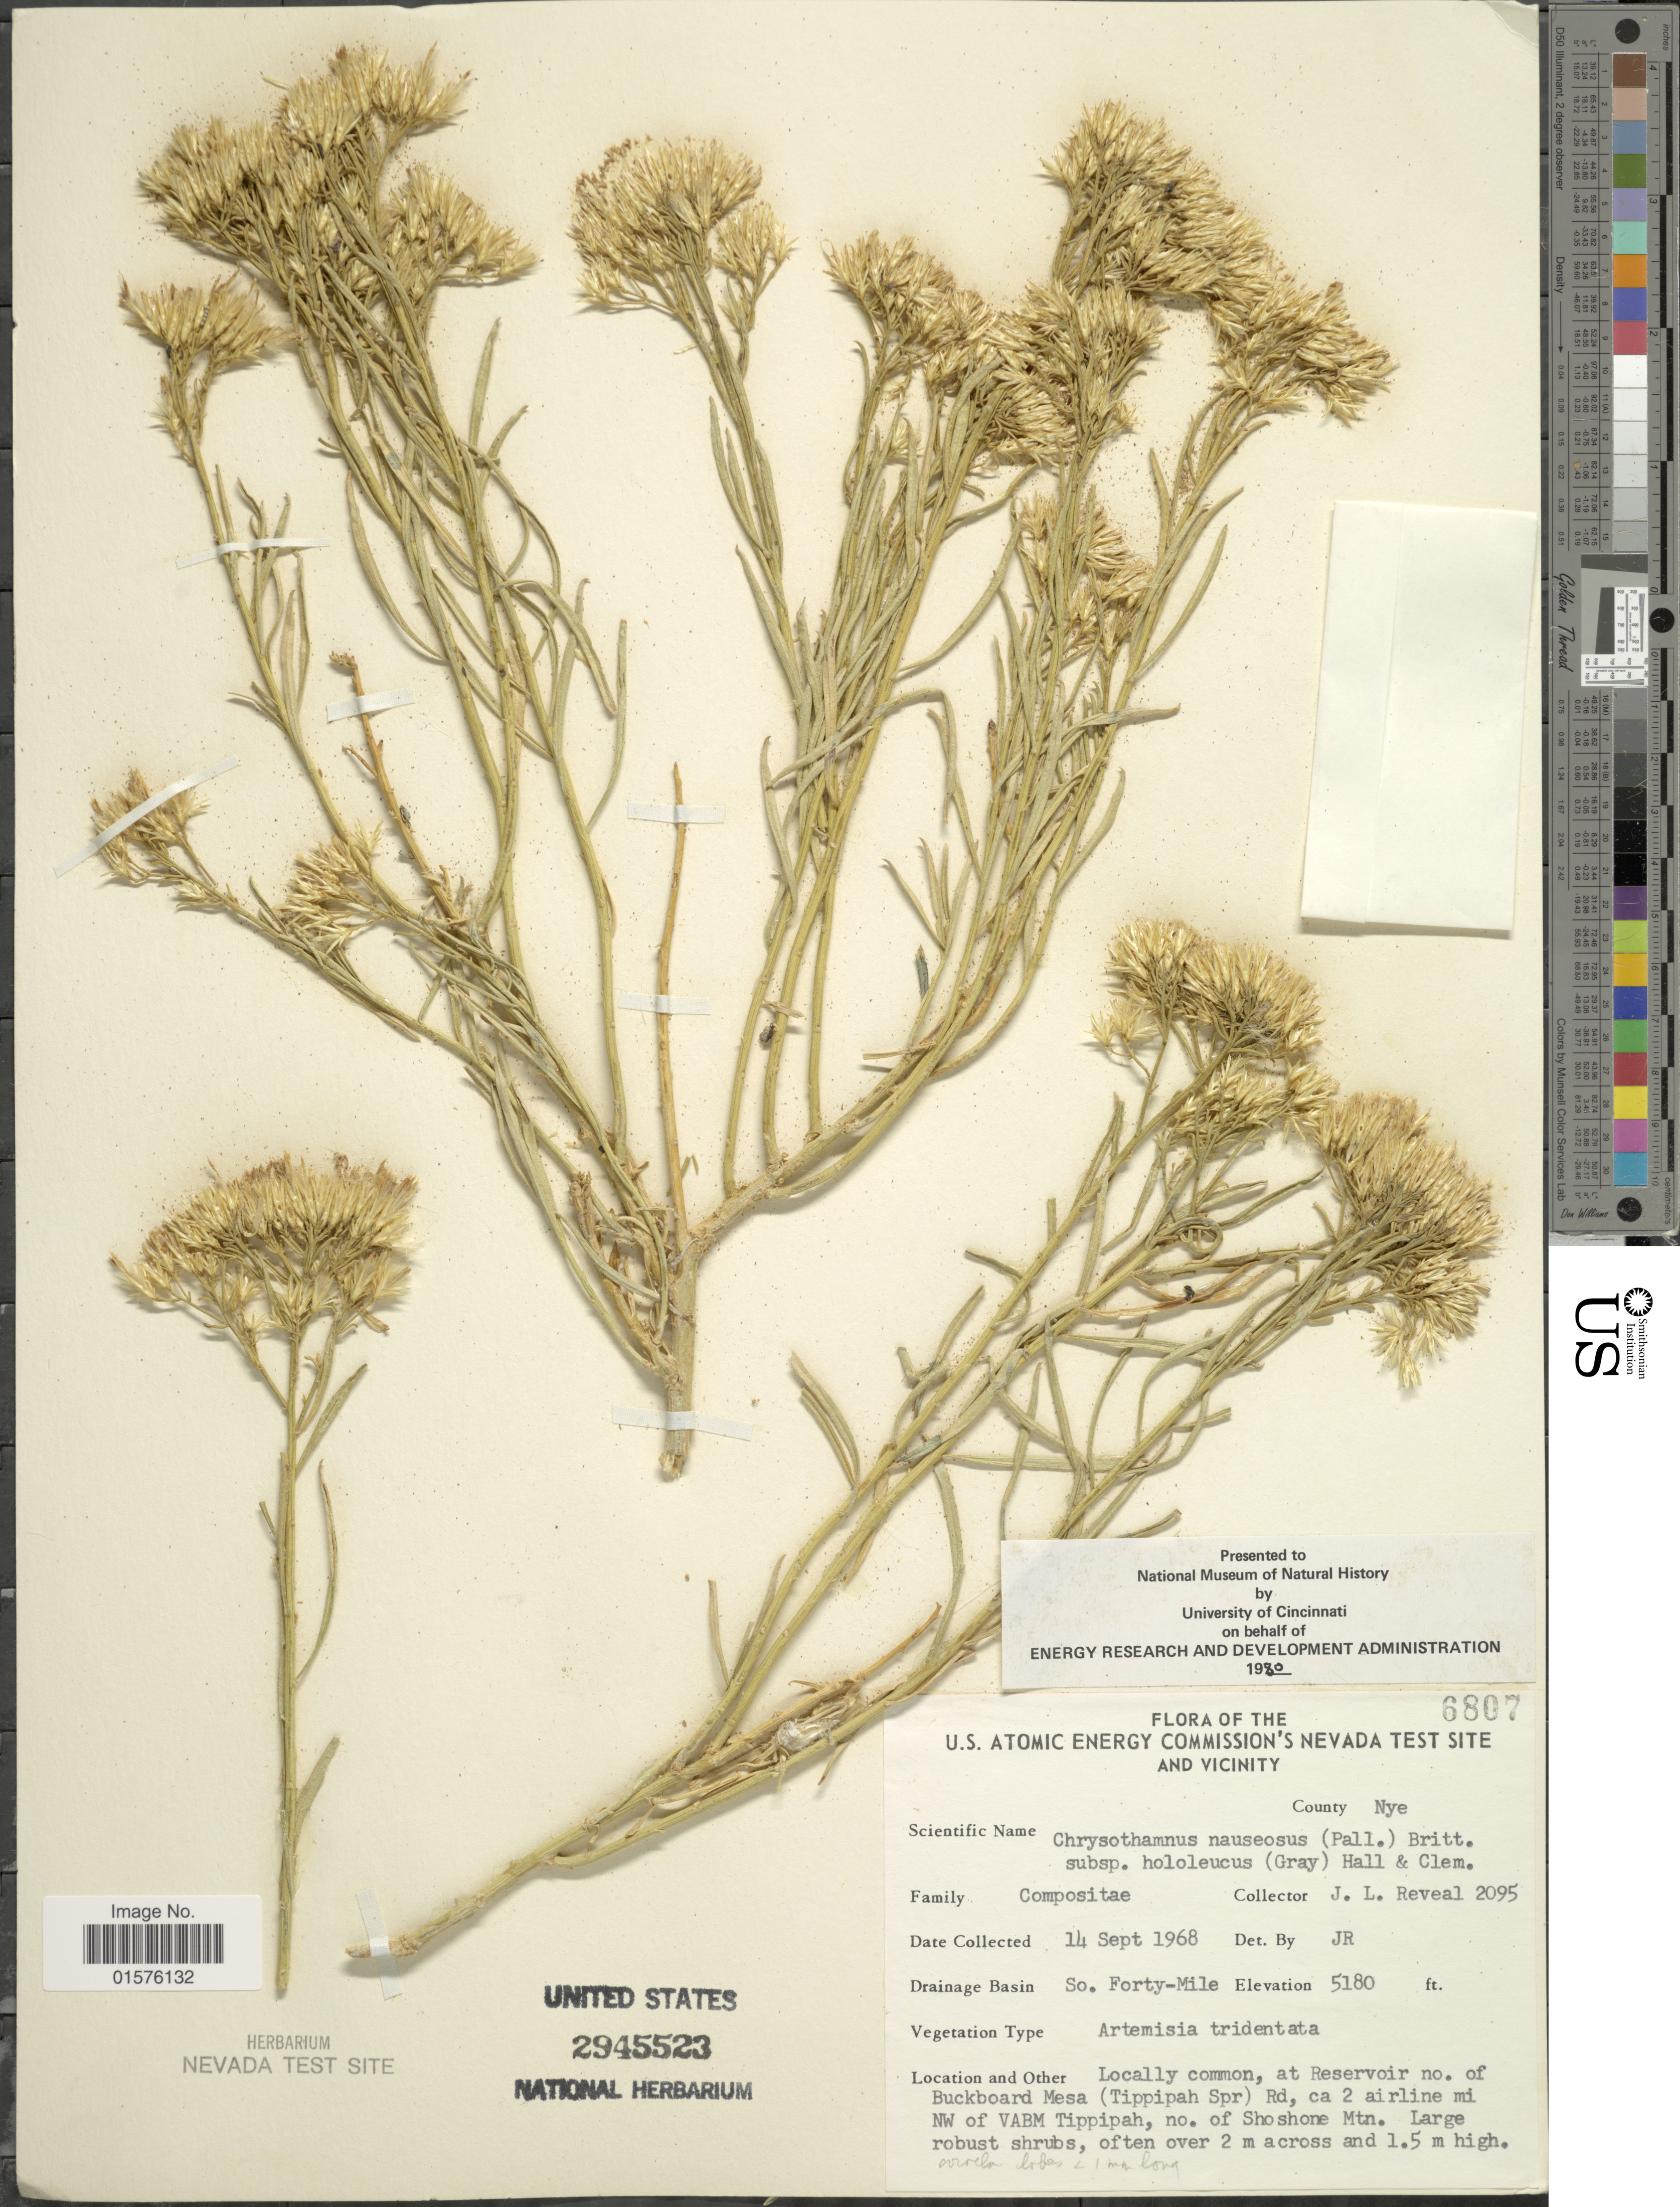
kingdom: Plantae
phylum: Tracheophyta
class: Magnoliopsida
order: Asterales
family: Asteraceae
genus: Ericameria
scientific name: Ericameria nauseosa var. hololeuca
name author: (A. Gray) G.L. Nesom & G.I. Baird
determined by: Urbatsch, Lowell E., Curator (LSU), Louisiana State University (UNITED STATES)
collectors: J. L. Reveal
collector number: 2095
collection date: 1968-09-14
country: United States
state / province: Nevada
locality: The U.S. Atomic Energy Commision's Nevada test site and vicinity, County: Nye, at Reservoir no. of Buckboard Mesa (Tippiah Spr) Rd, ca 2 airline mi NW of VABM Tippipah, no. of Shoshone Mtn. Drainage Basin: So. Forty-Mile.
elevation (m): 1579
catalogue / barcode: US 2945523